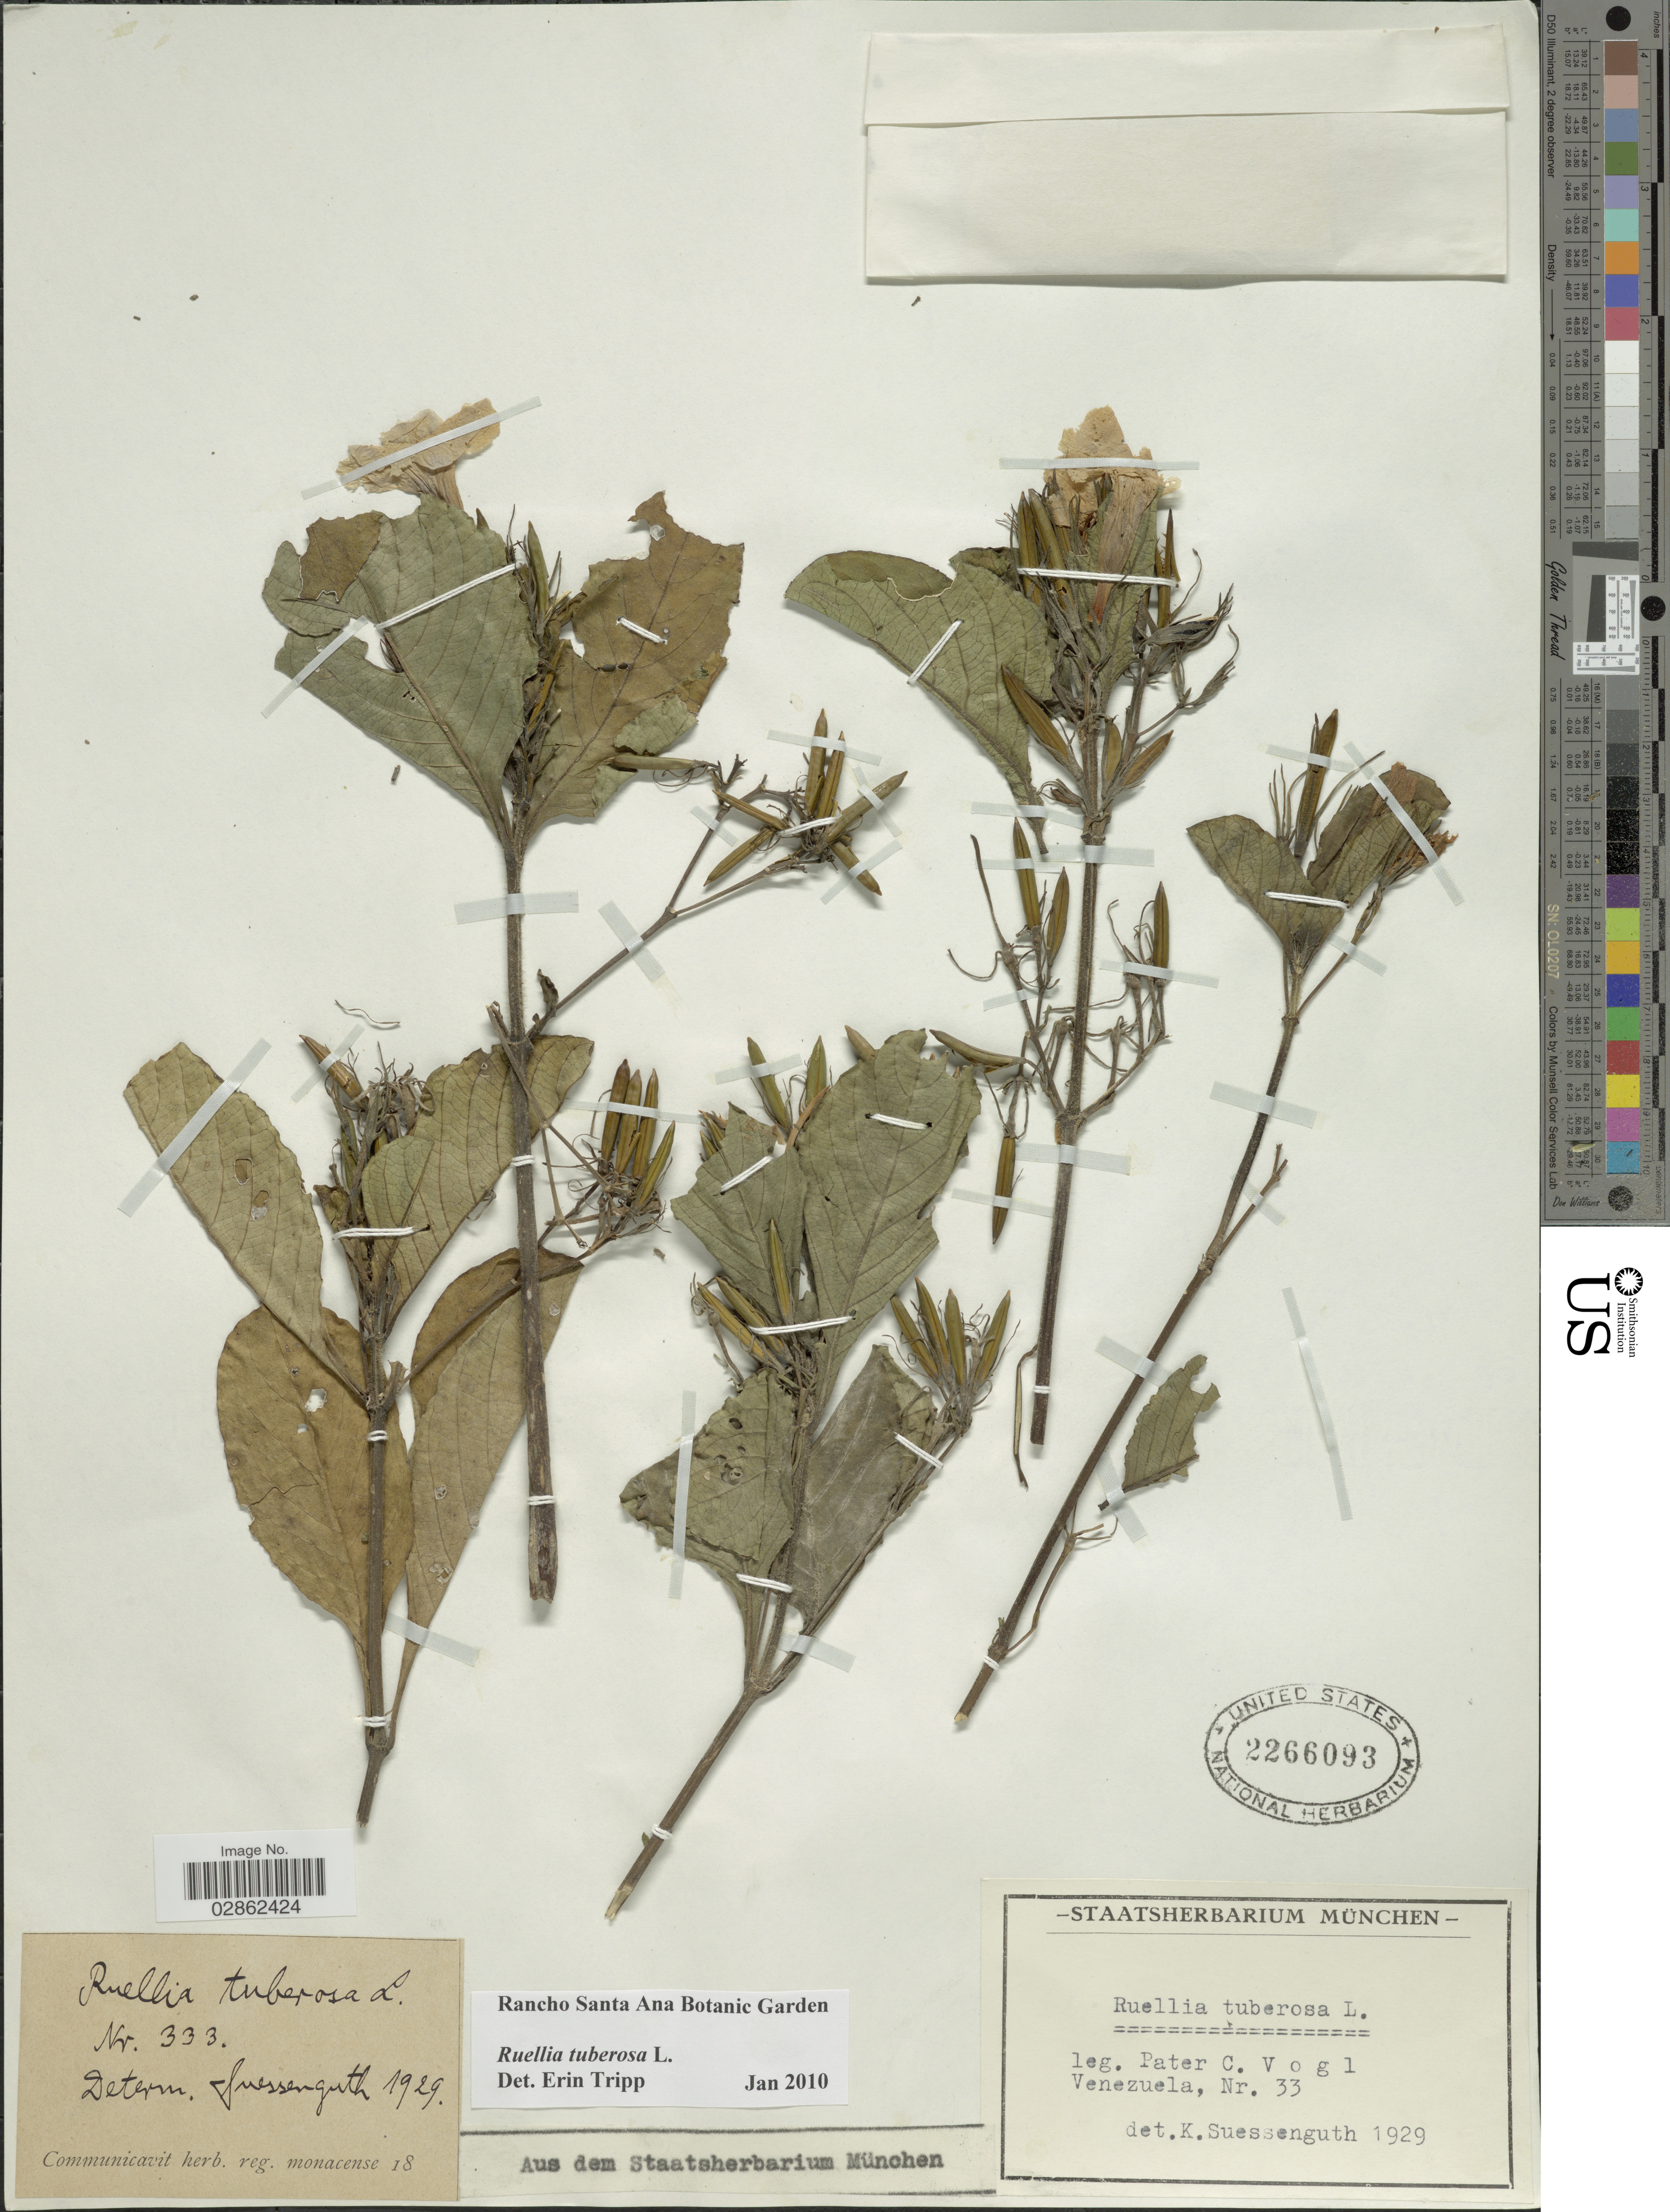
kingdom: Plantae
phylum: Tracheophyta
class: Magnoliopsida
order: Lamiales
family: Acanthaceae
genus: Ruellia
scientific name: Ruellia tuberosa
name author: L.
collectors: P. C. Vogl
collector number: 33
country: Venezuela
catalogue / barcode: US 2266093